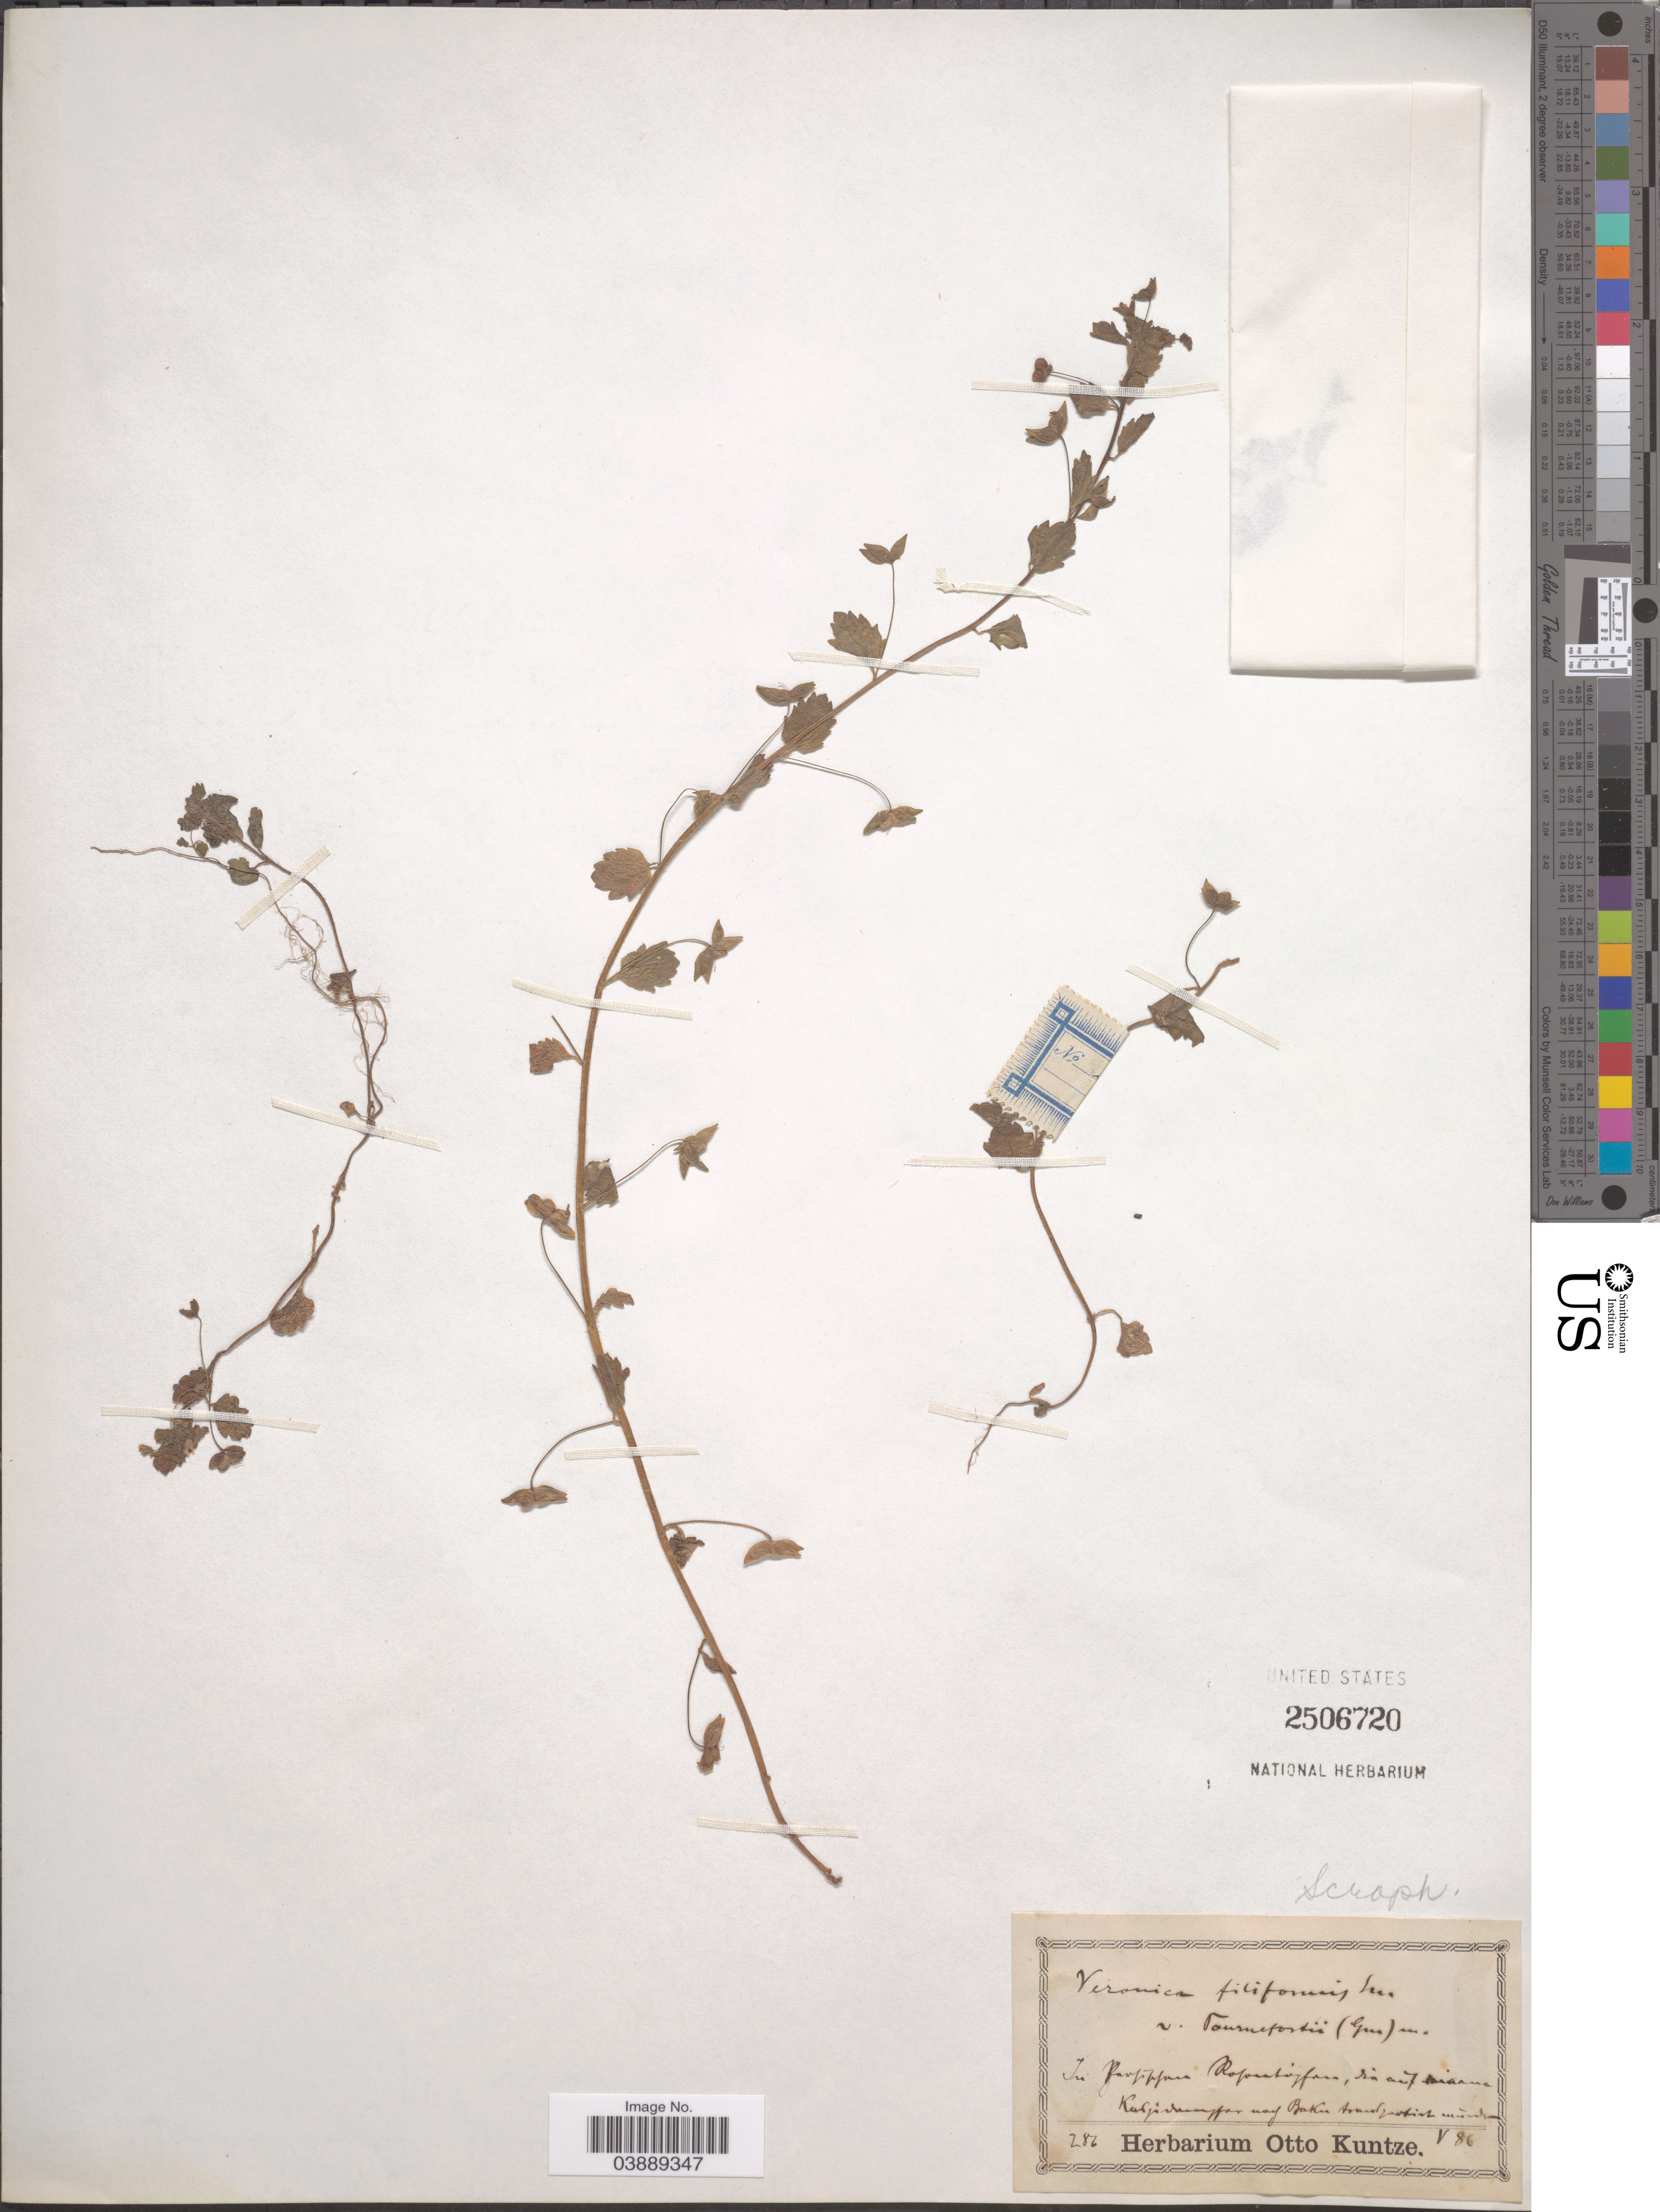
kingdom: Plantae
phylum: Tracheophyta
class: Magnoliopsida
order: Lamiales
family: Plantaginaceae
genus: Veronica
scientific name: Veronica filiformis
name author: Sm.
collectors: ex herb. Otto Kuntze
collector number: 286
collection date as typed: Transcribed d/m/y: /5/86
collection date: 1886-05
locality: In Farpippan Ropentoyfan. [interpreted]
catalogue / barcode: US 2506720